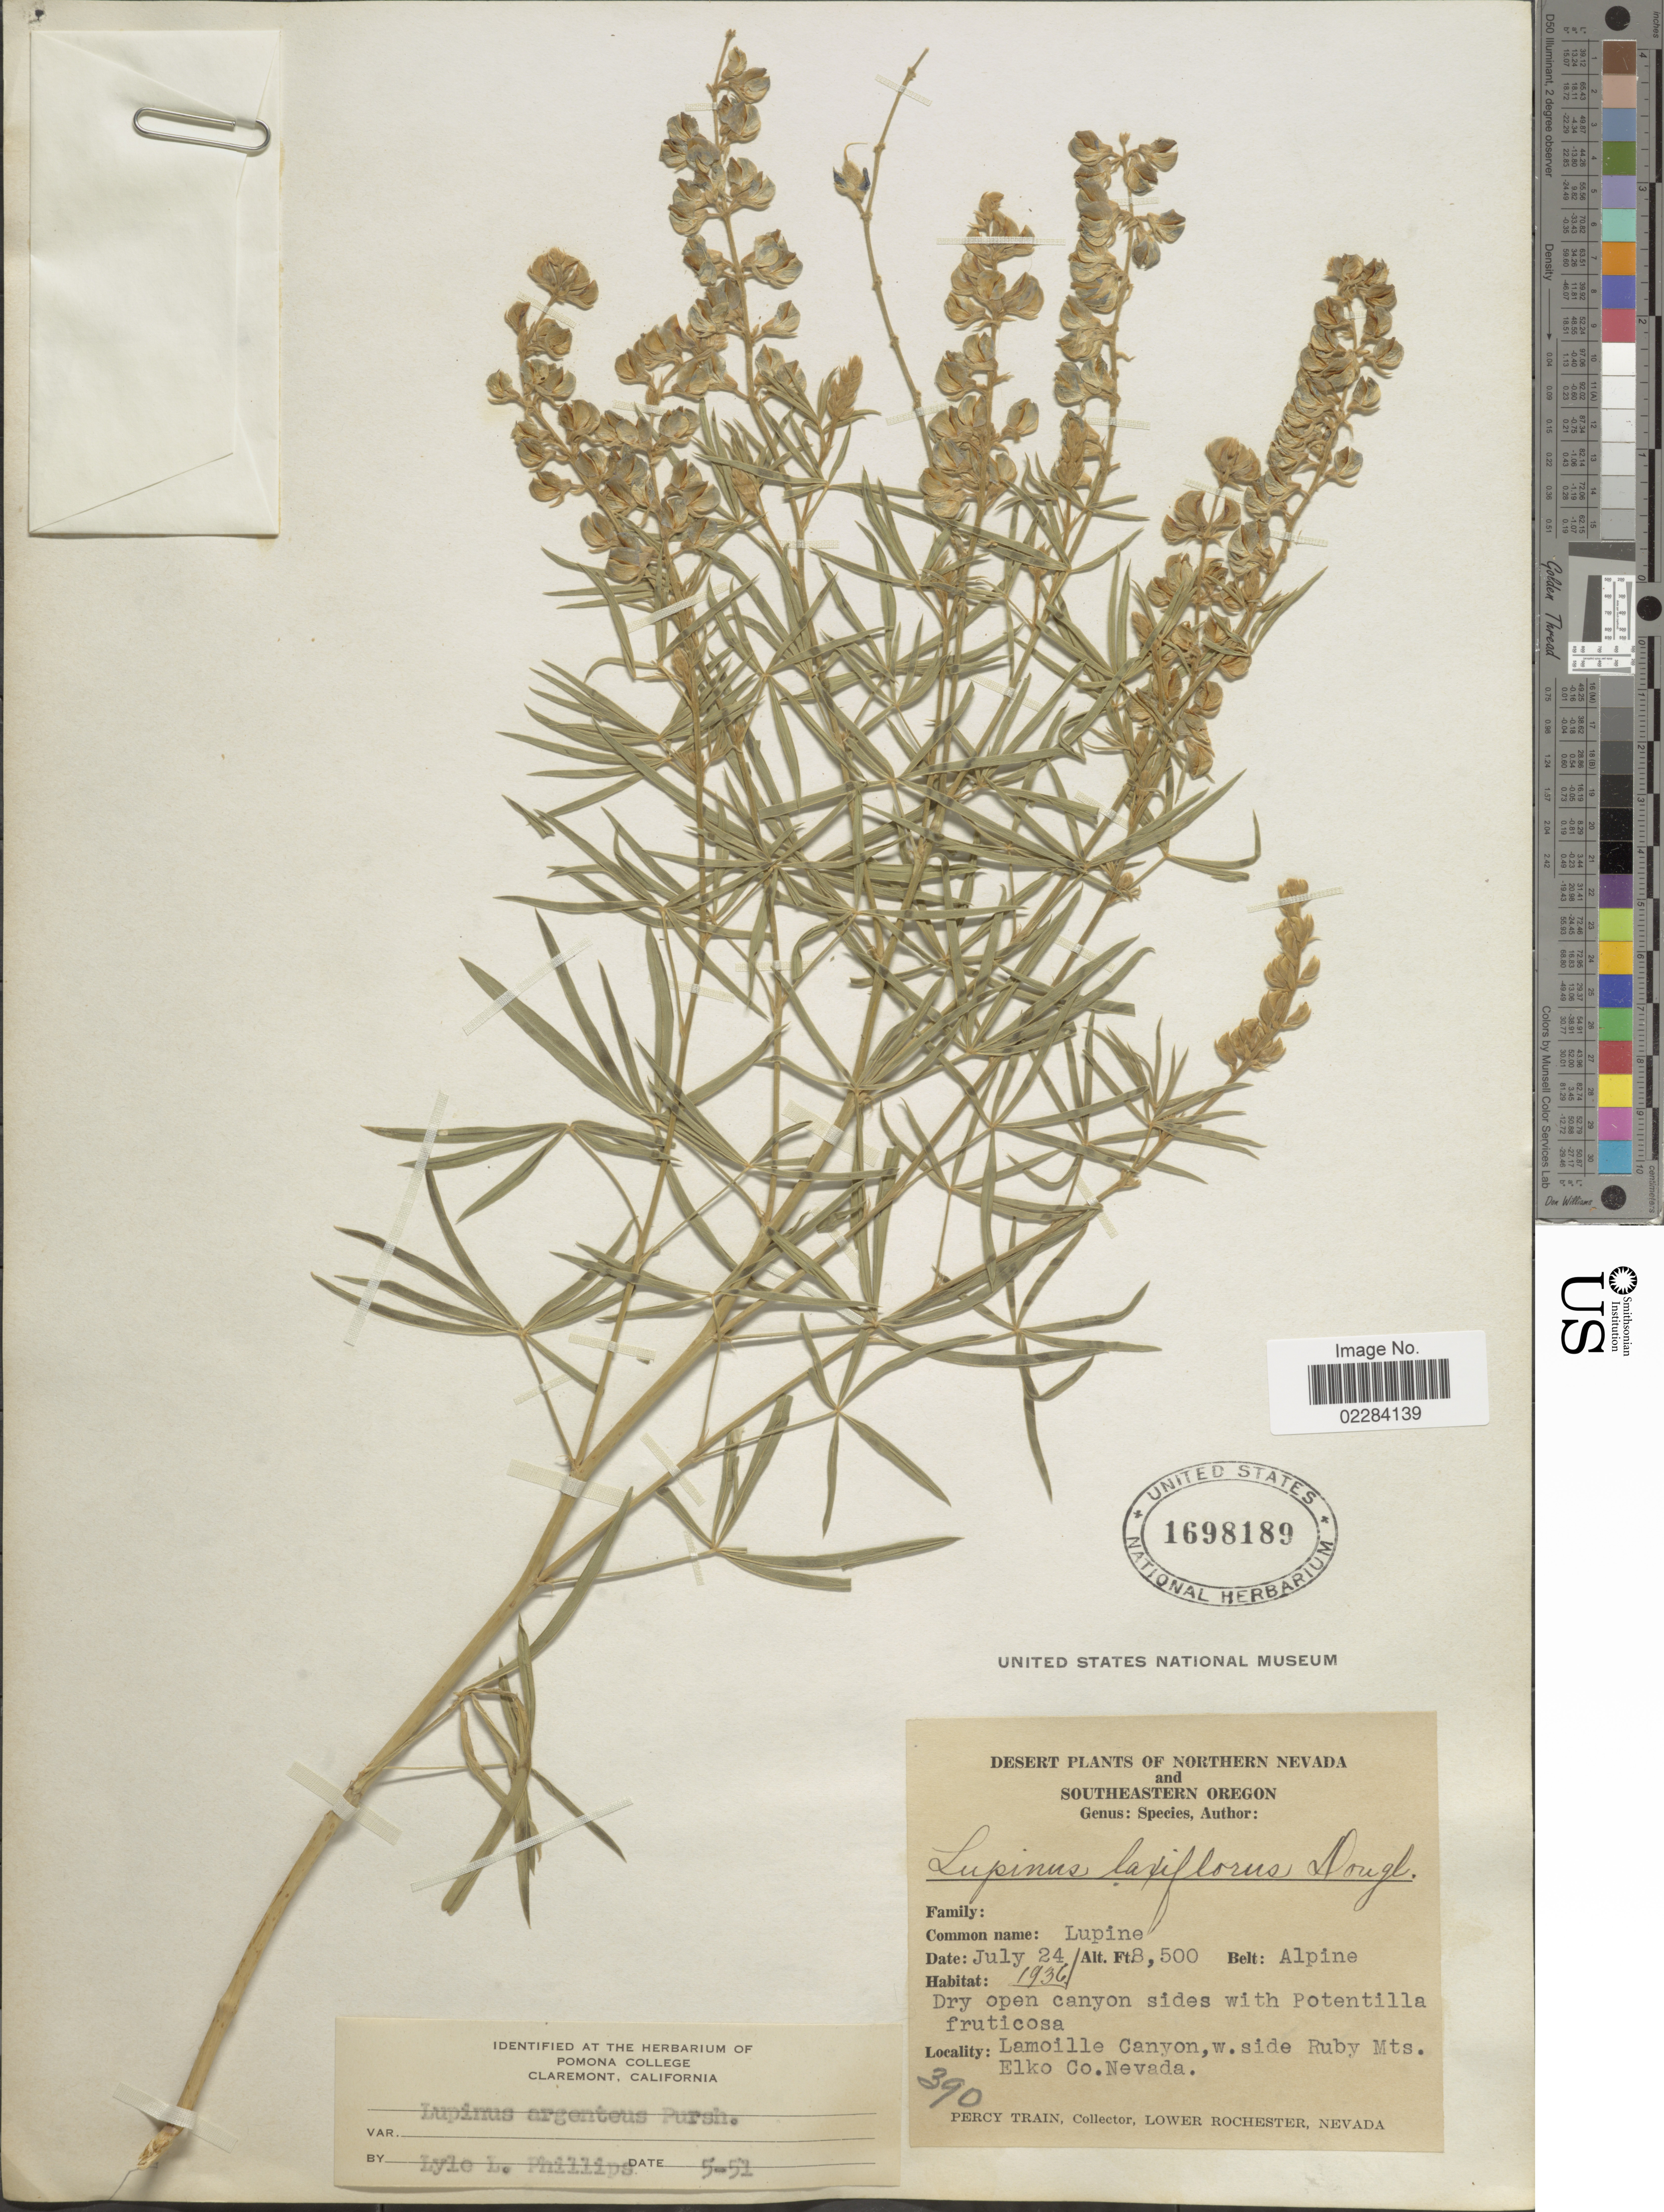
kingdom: Plantae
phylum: Tracheophyta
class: Magnoliopsida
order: Fabales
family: Fabaceae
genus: Lupinus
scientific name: Lupinus argenteus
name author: Pursh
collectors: P. Train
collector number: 390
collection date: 1936-07-24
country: United States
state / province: Nevada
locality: Northern Nevada. Lamoille Canyon, w. side Ruby Mts. Elko Co.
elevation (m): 2591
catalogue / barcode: US 1698189